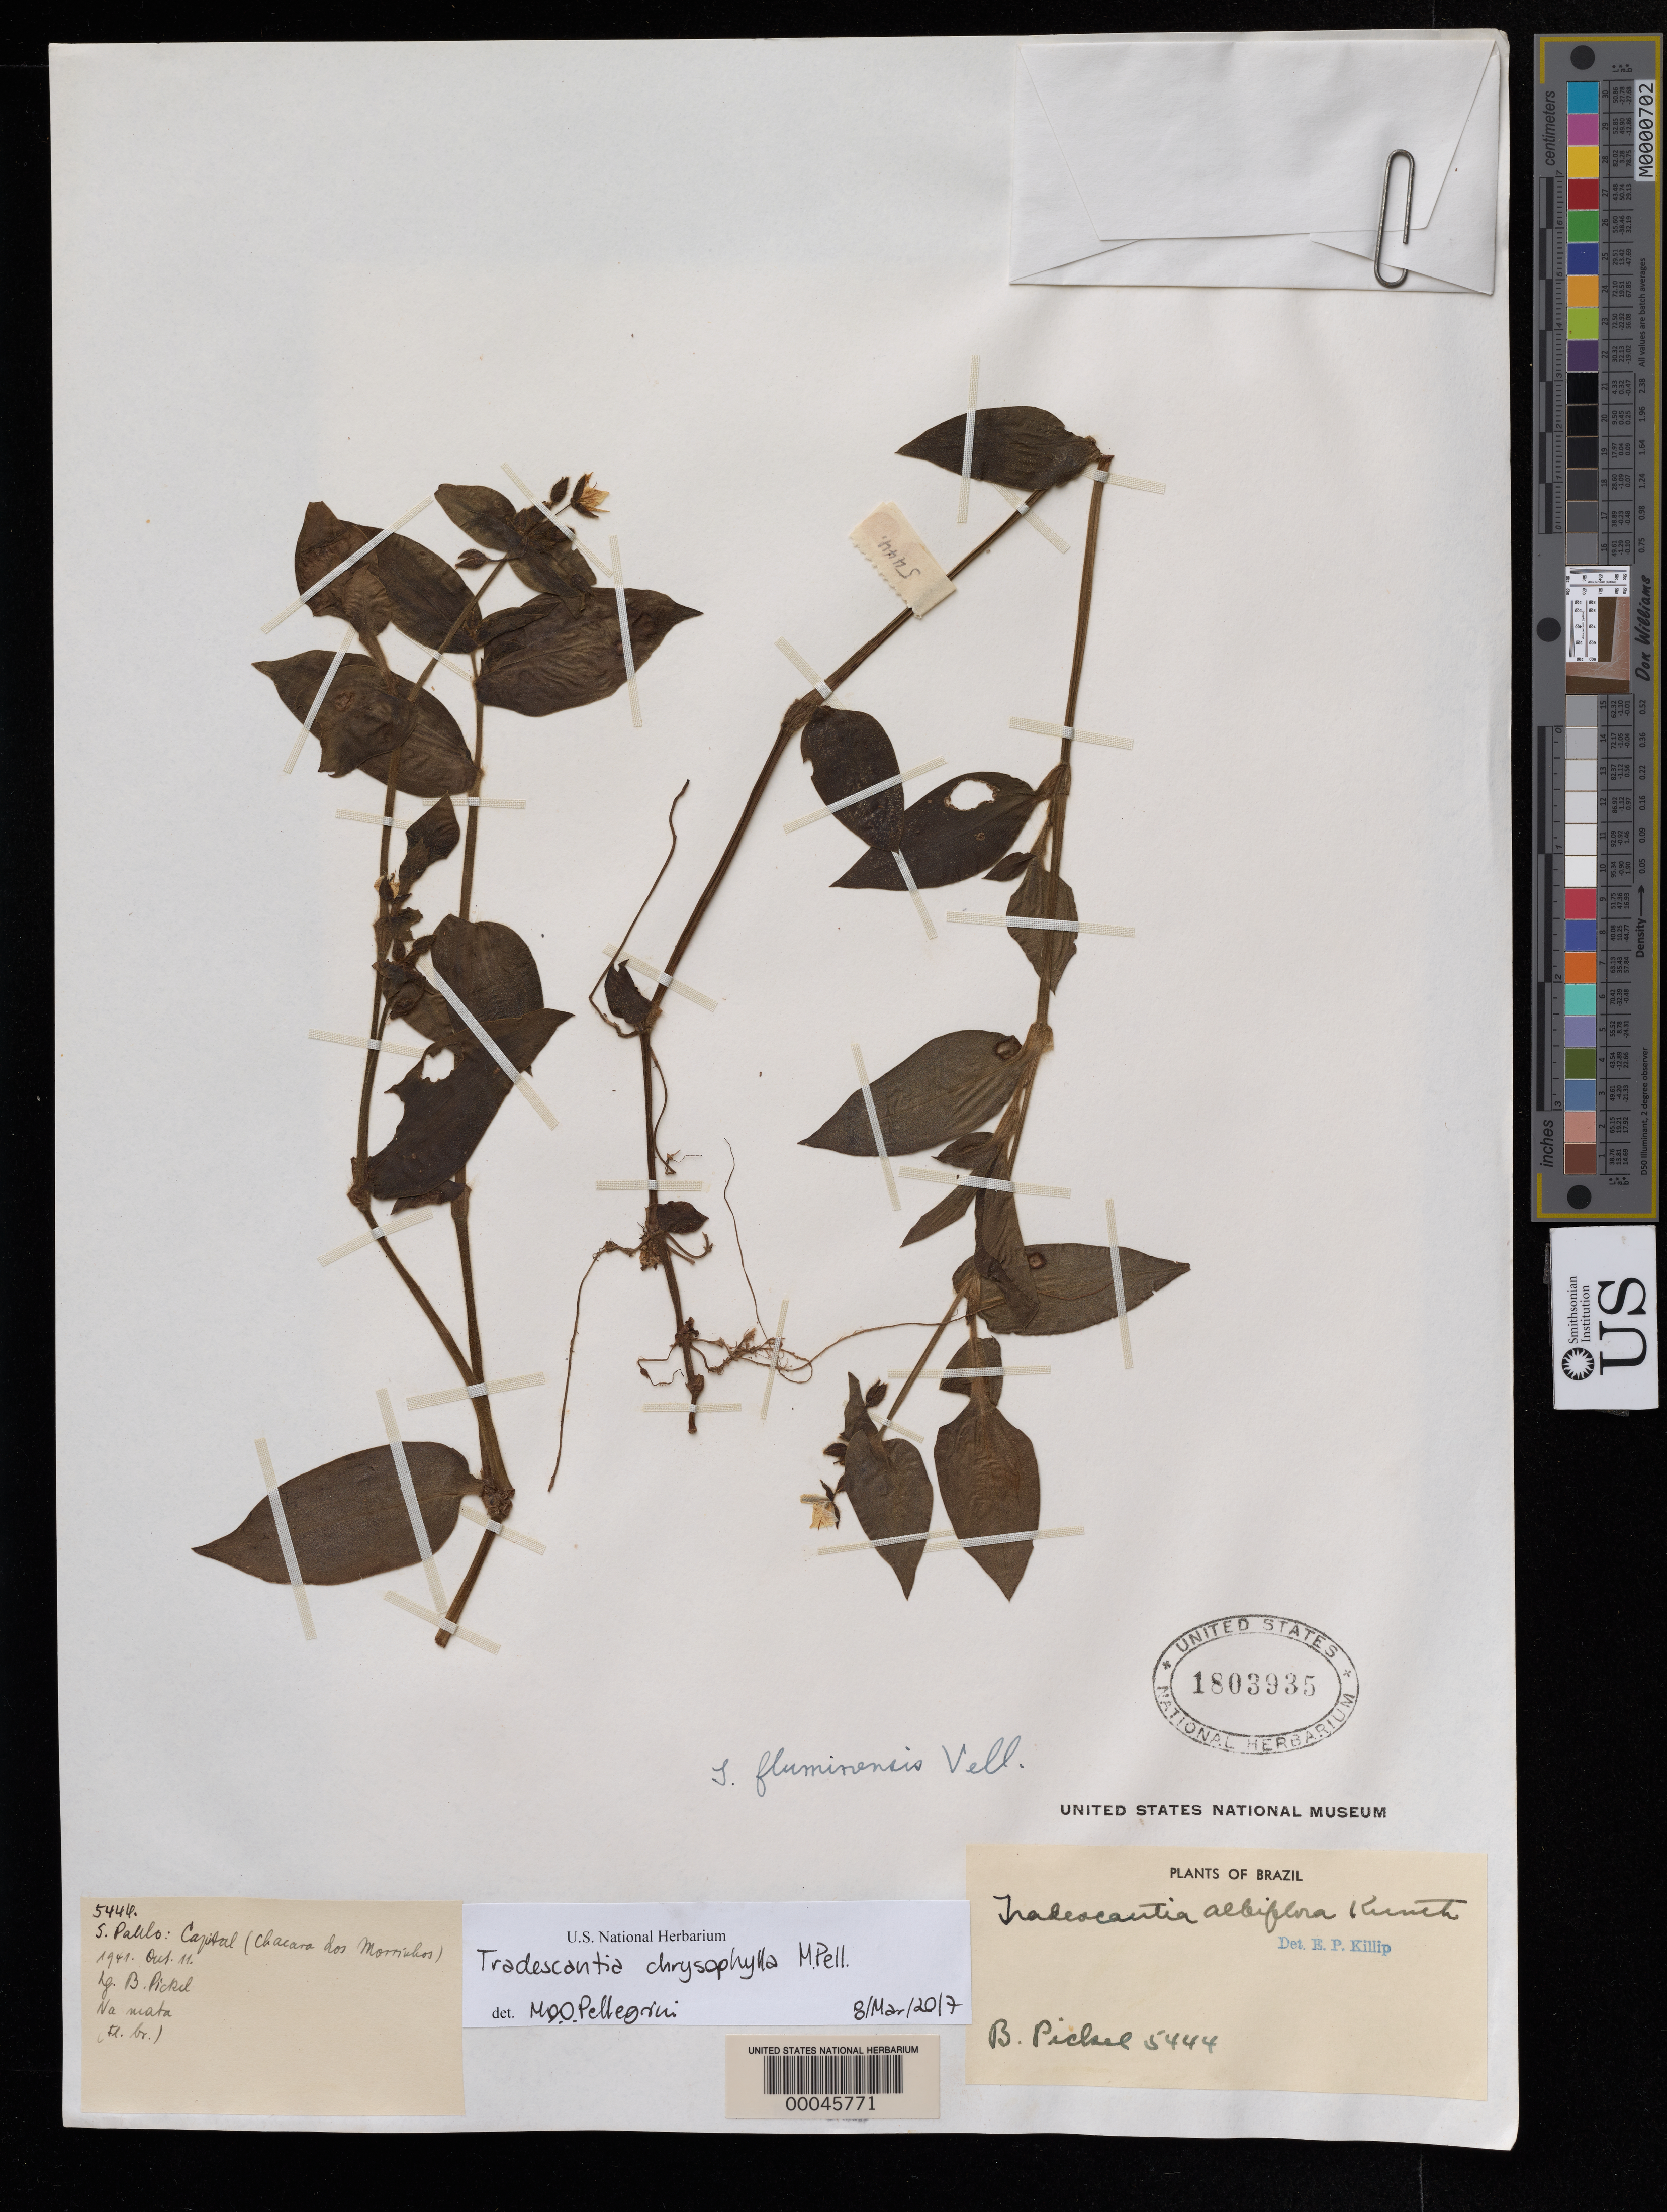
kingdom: Plantae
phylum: Tracheophyta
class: Liliopsida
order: Commelinales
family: Commelinaceae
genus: Tradescantia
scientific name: Tradescantia fluminensis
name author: Vell.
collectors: B. J. Pickel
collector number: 5444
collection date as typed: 11 Oct 1941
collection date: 1941-10-11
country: Brazil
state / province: São Paulo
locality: Chacara dos morrilos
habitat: Thicket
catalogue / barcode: US 1803935